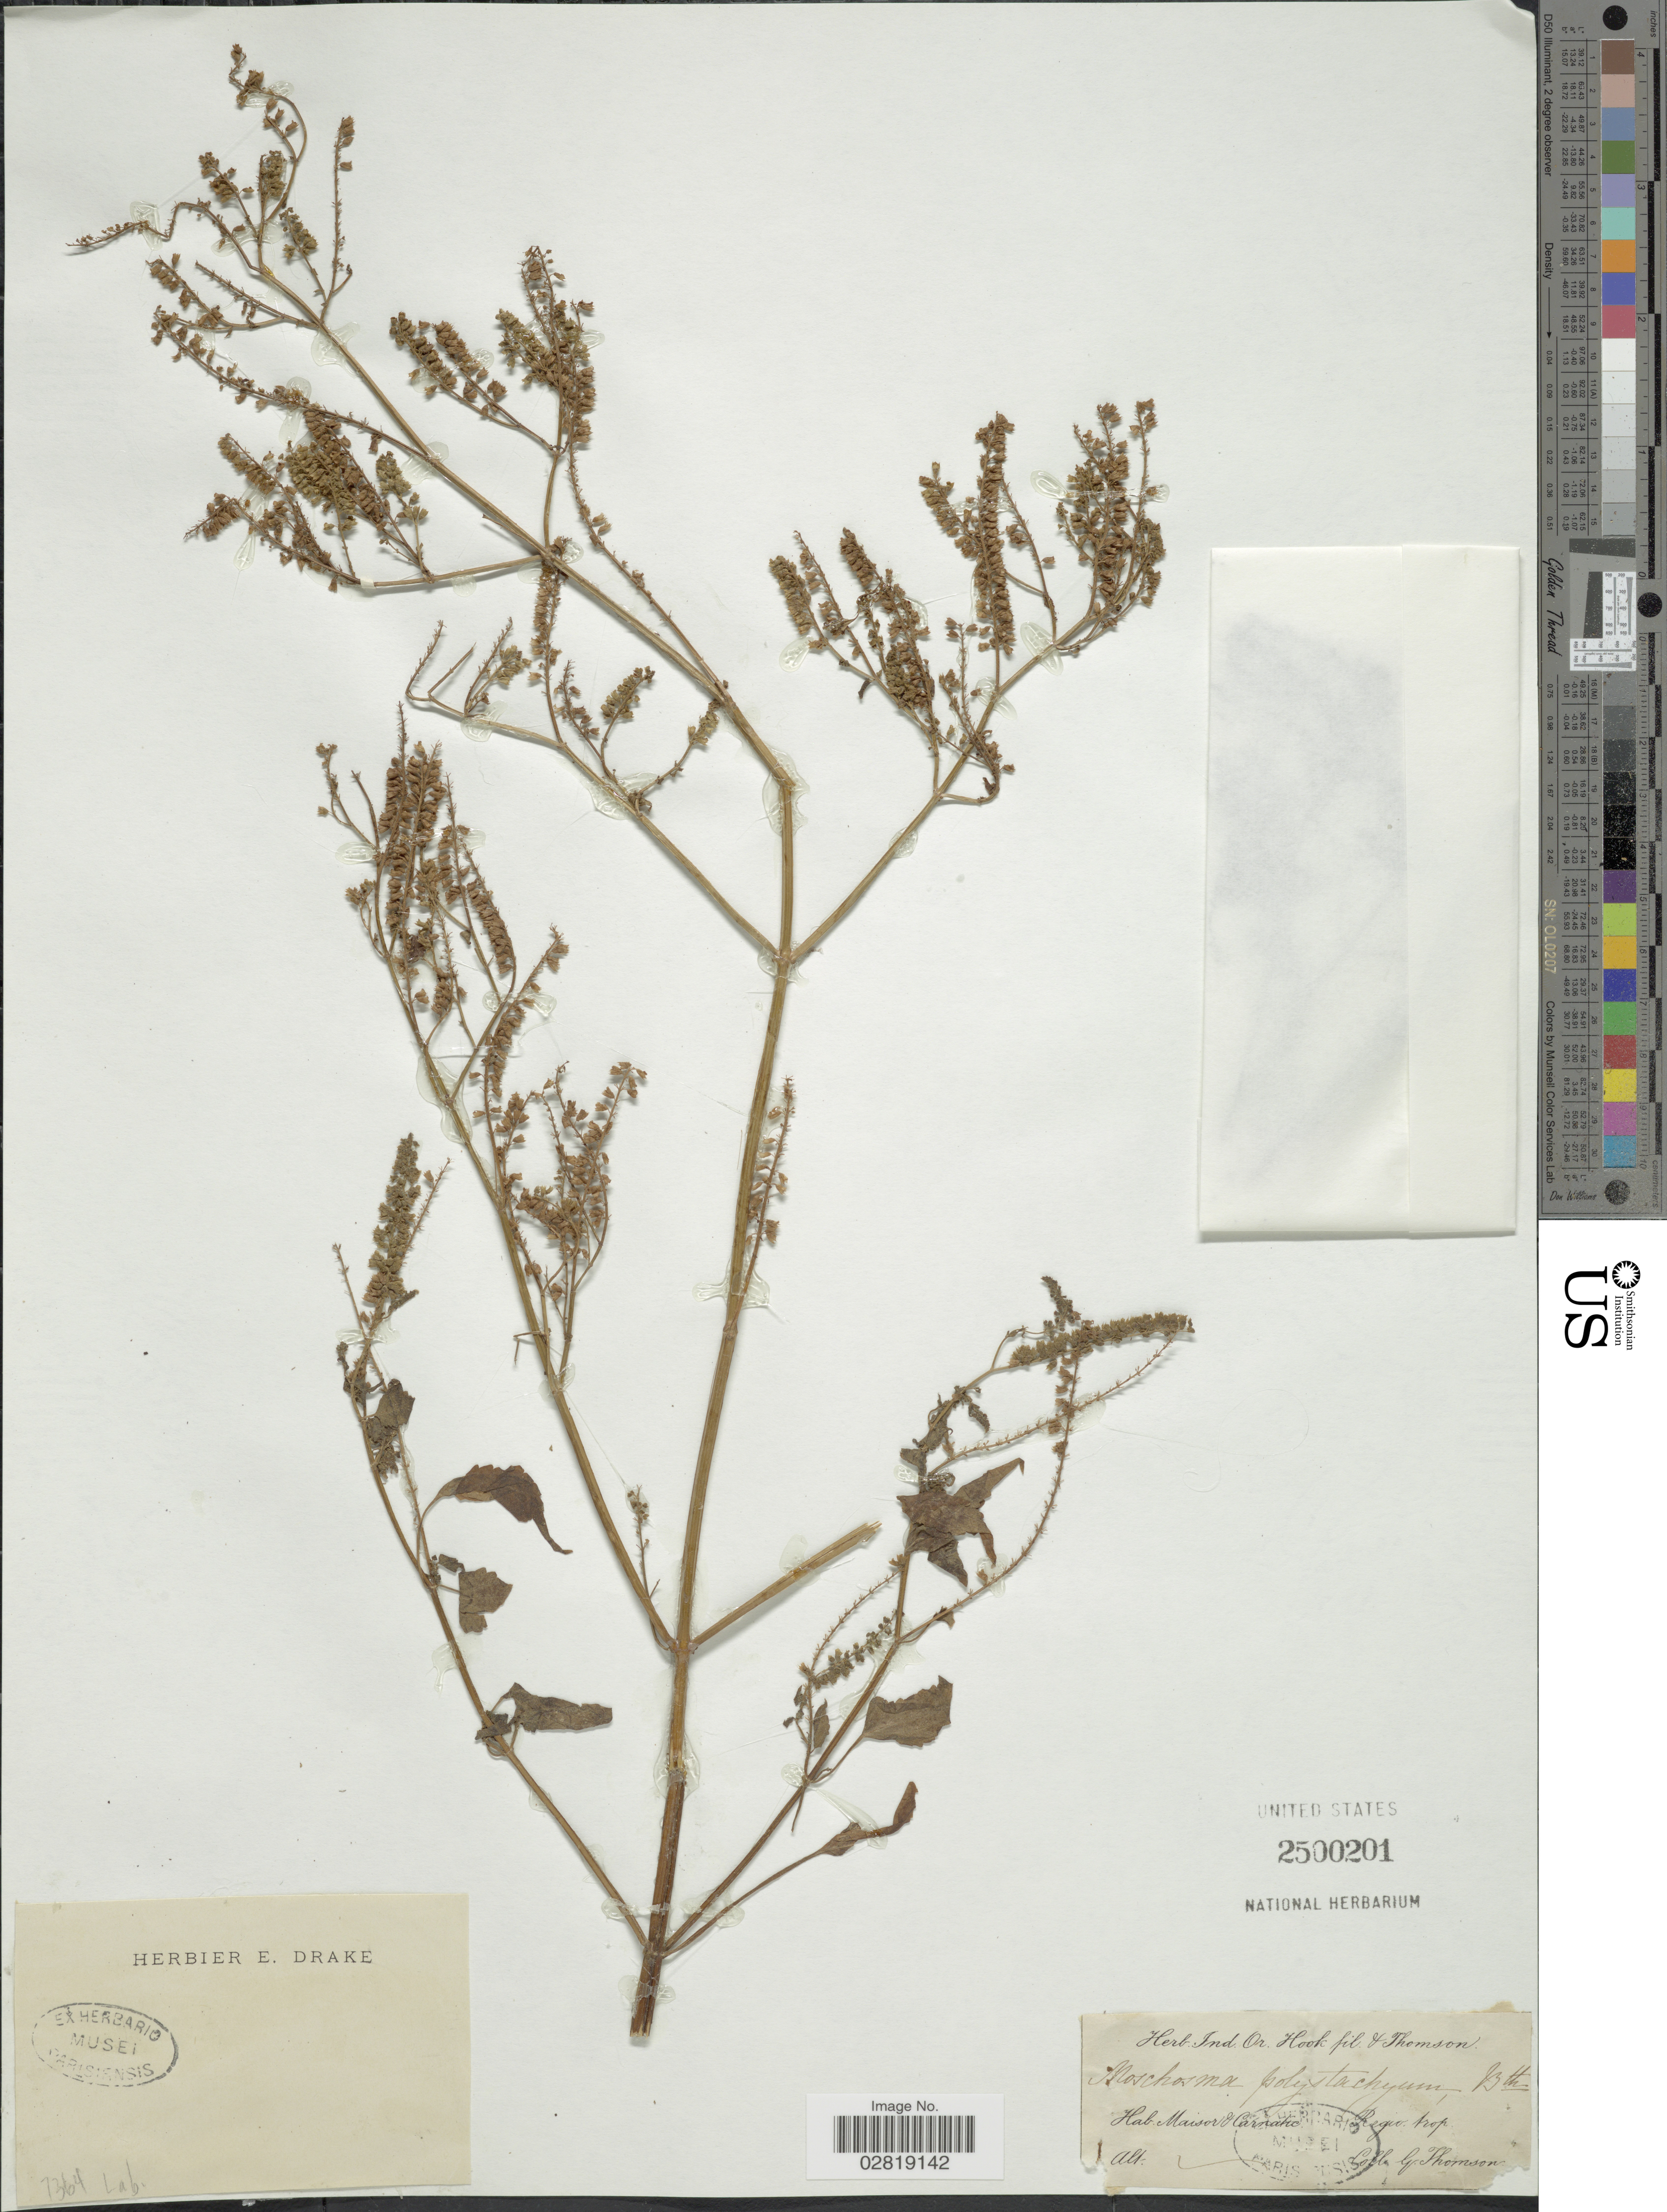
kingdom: Plantae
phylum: Tracheophyta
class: Magnoliopsida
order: Lamiales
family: Lamiaceae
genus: Basilicum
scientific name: Basilicum polystachyon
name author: (L.) Moench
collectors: G. Thomson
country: India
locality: Maisor & Carnatic. Regio trop.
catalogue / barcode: US 2500201